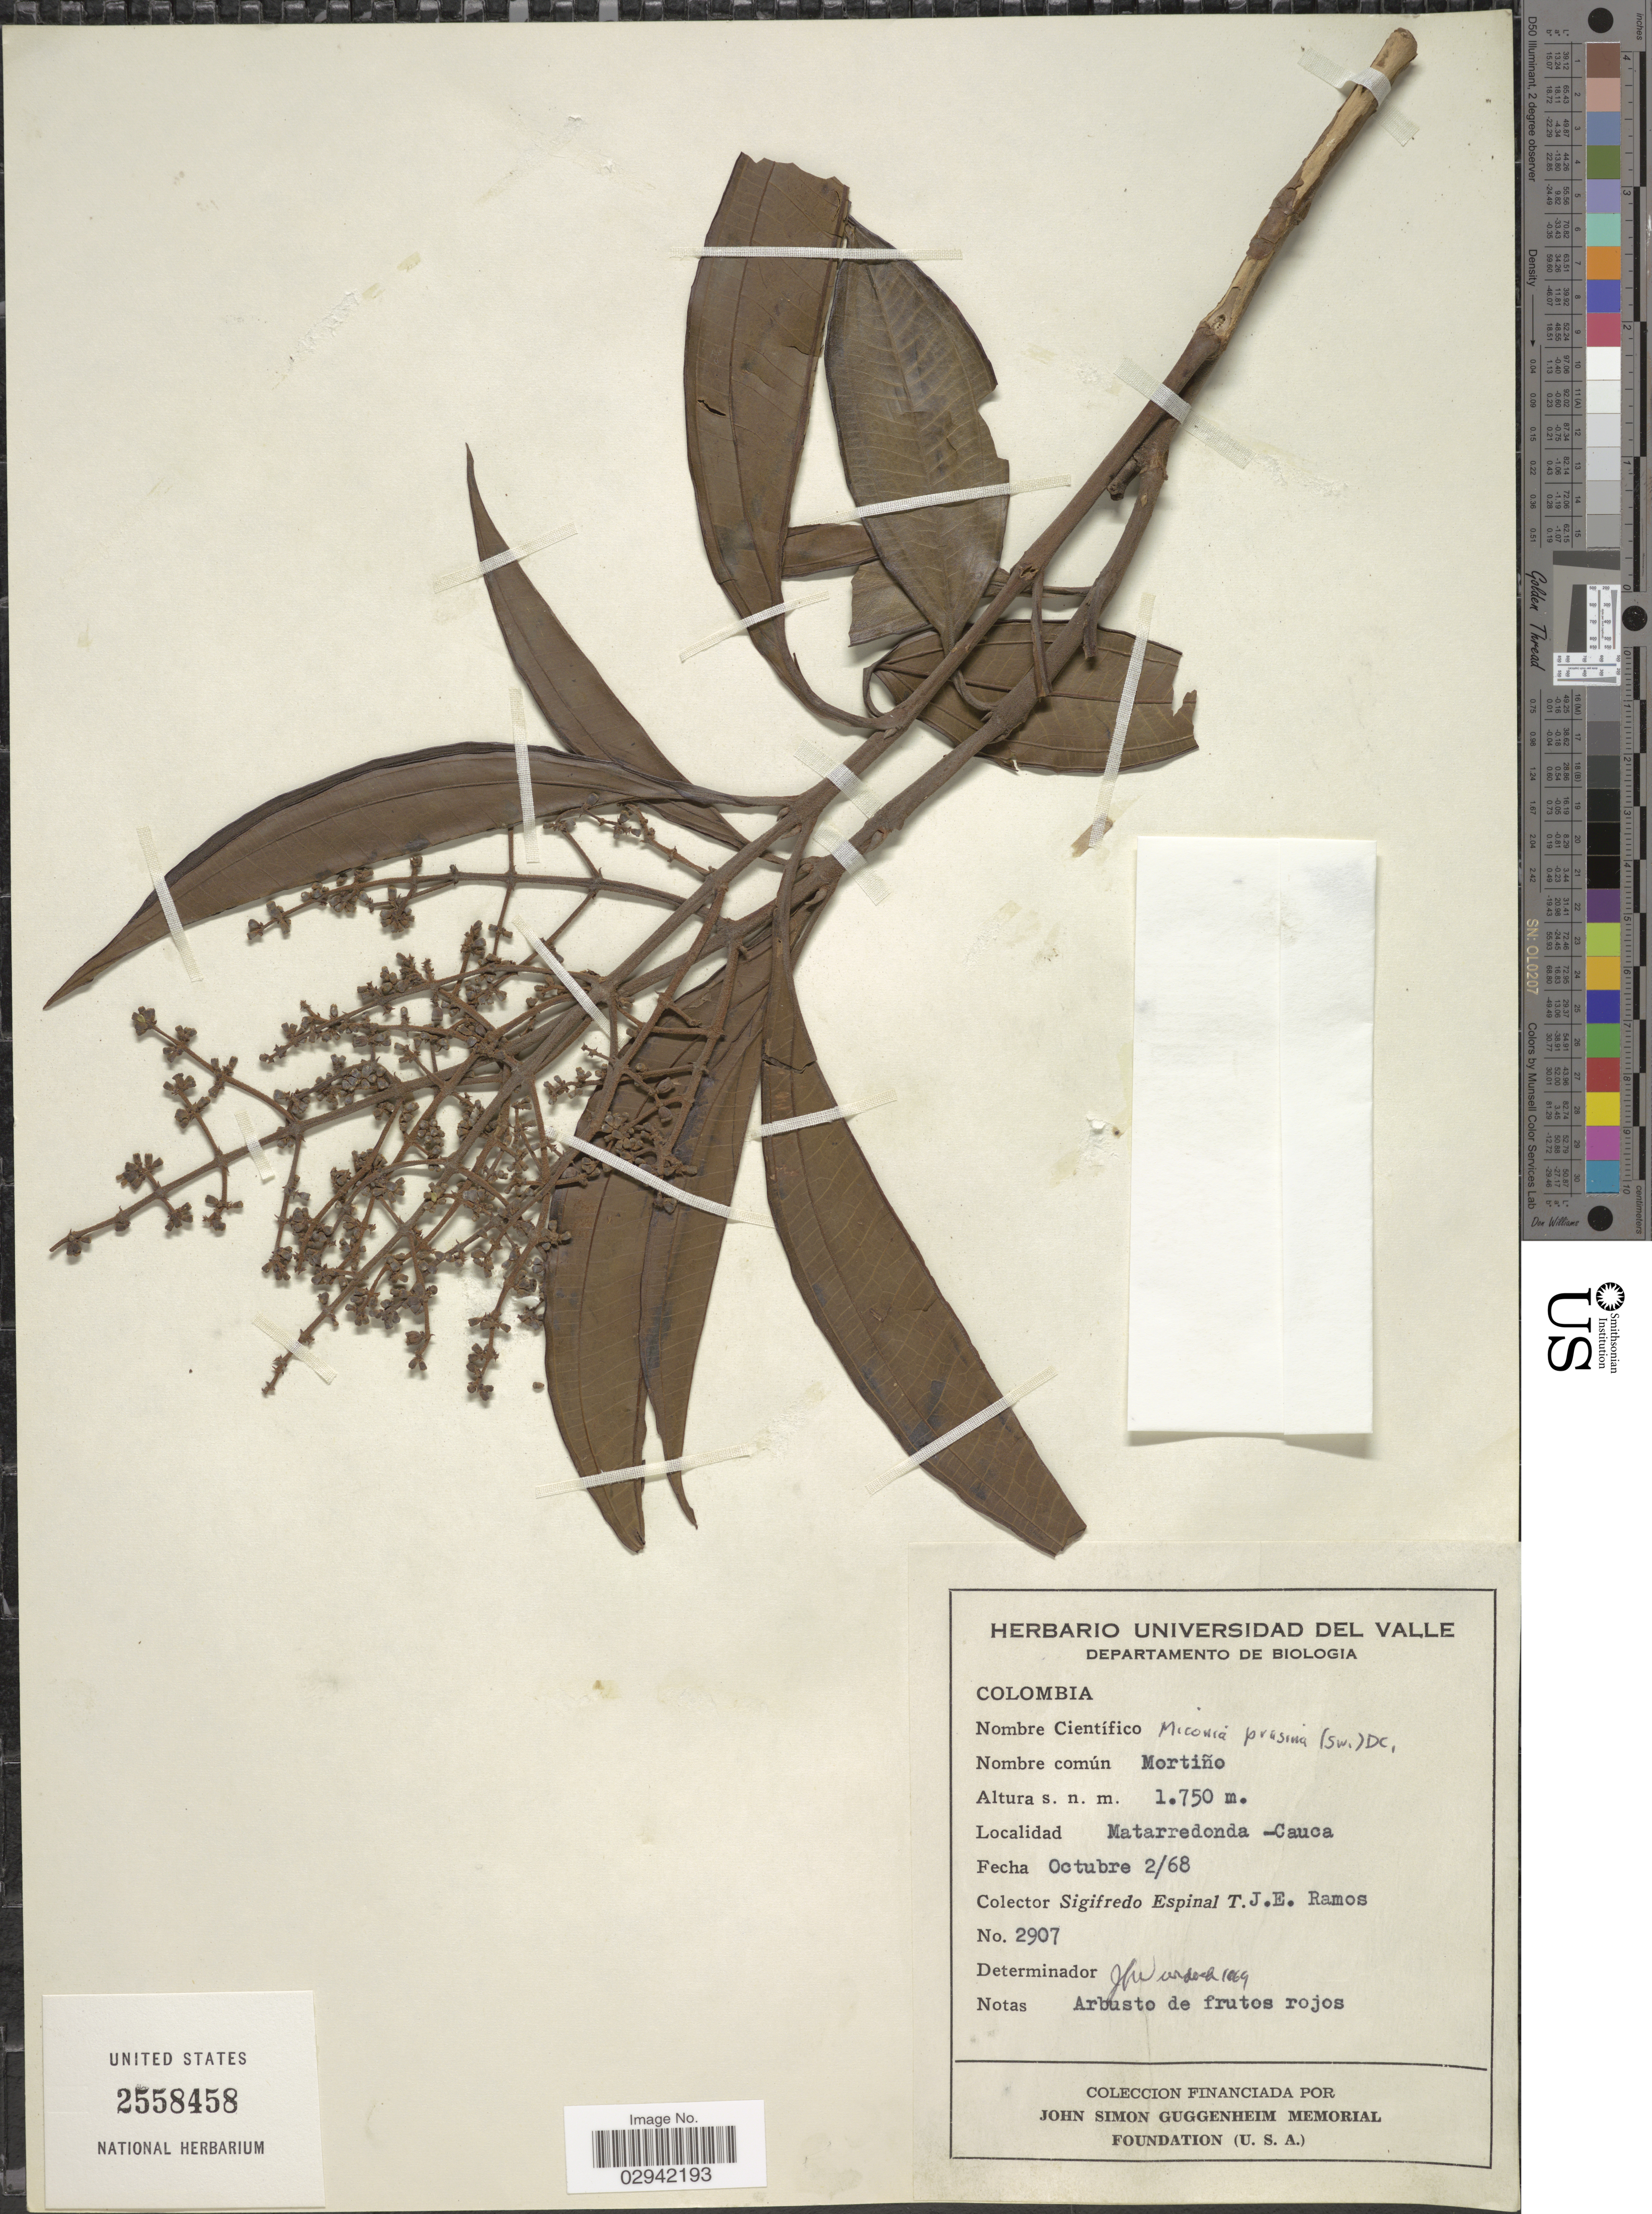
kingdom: Plantae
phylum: Tracheophyta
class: Magnoliopsida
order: Myrtales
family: Melastomataceae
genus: Miconia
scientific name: Miconia prasina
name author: (Sw.) DC.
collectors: T. S. Espinal & J. E. Ramos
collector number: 2907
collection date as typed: Transcribed d/m/y: 2/10/68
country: Colombia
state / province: Cauca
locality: Matarredonda.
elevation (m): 1750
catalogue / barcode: US 2558458